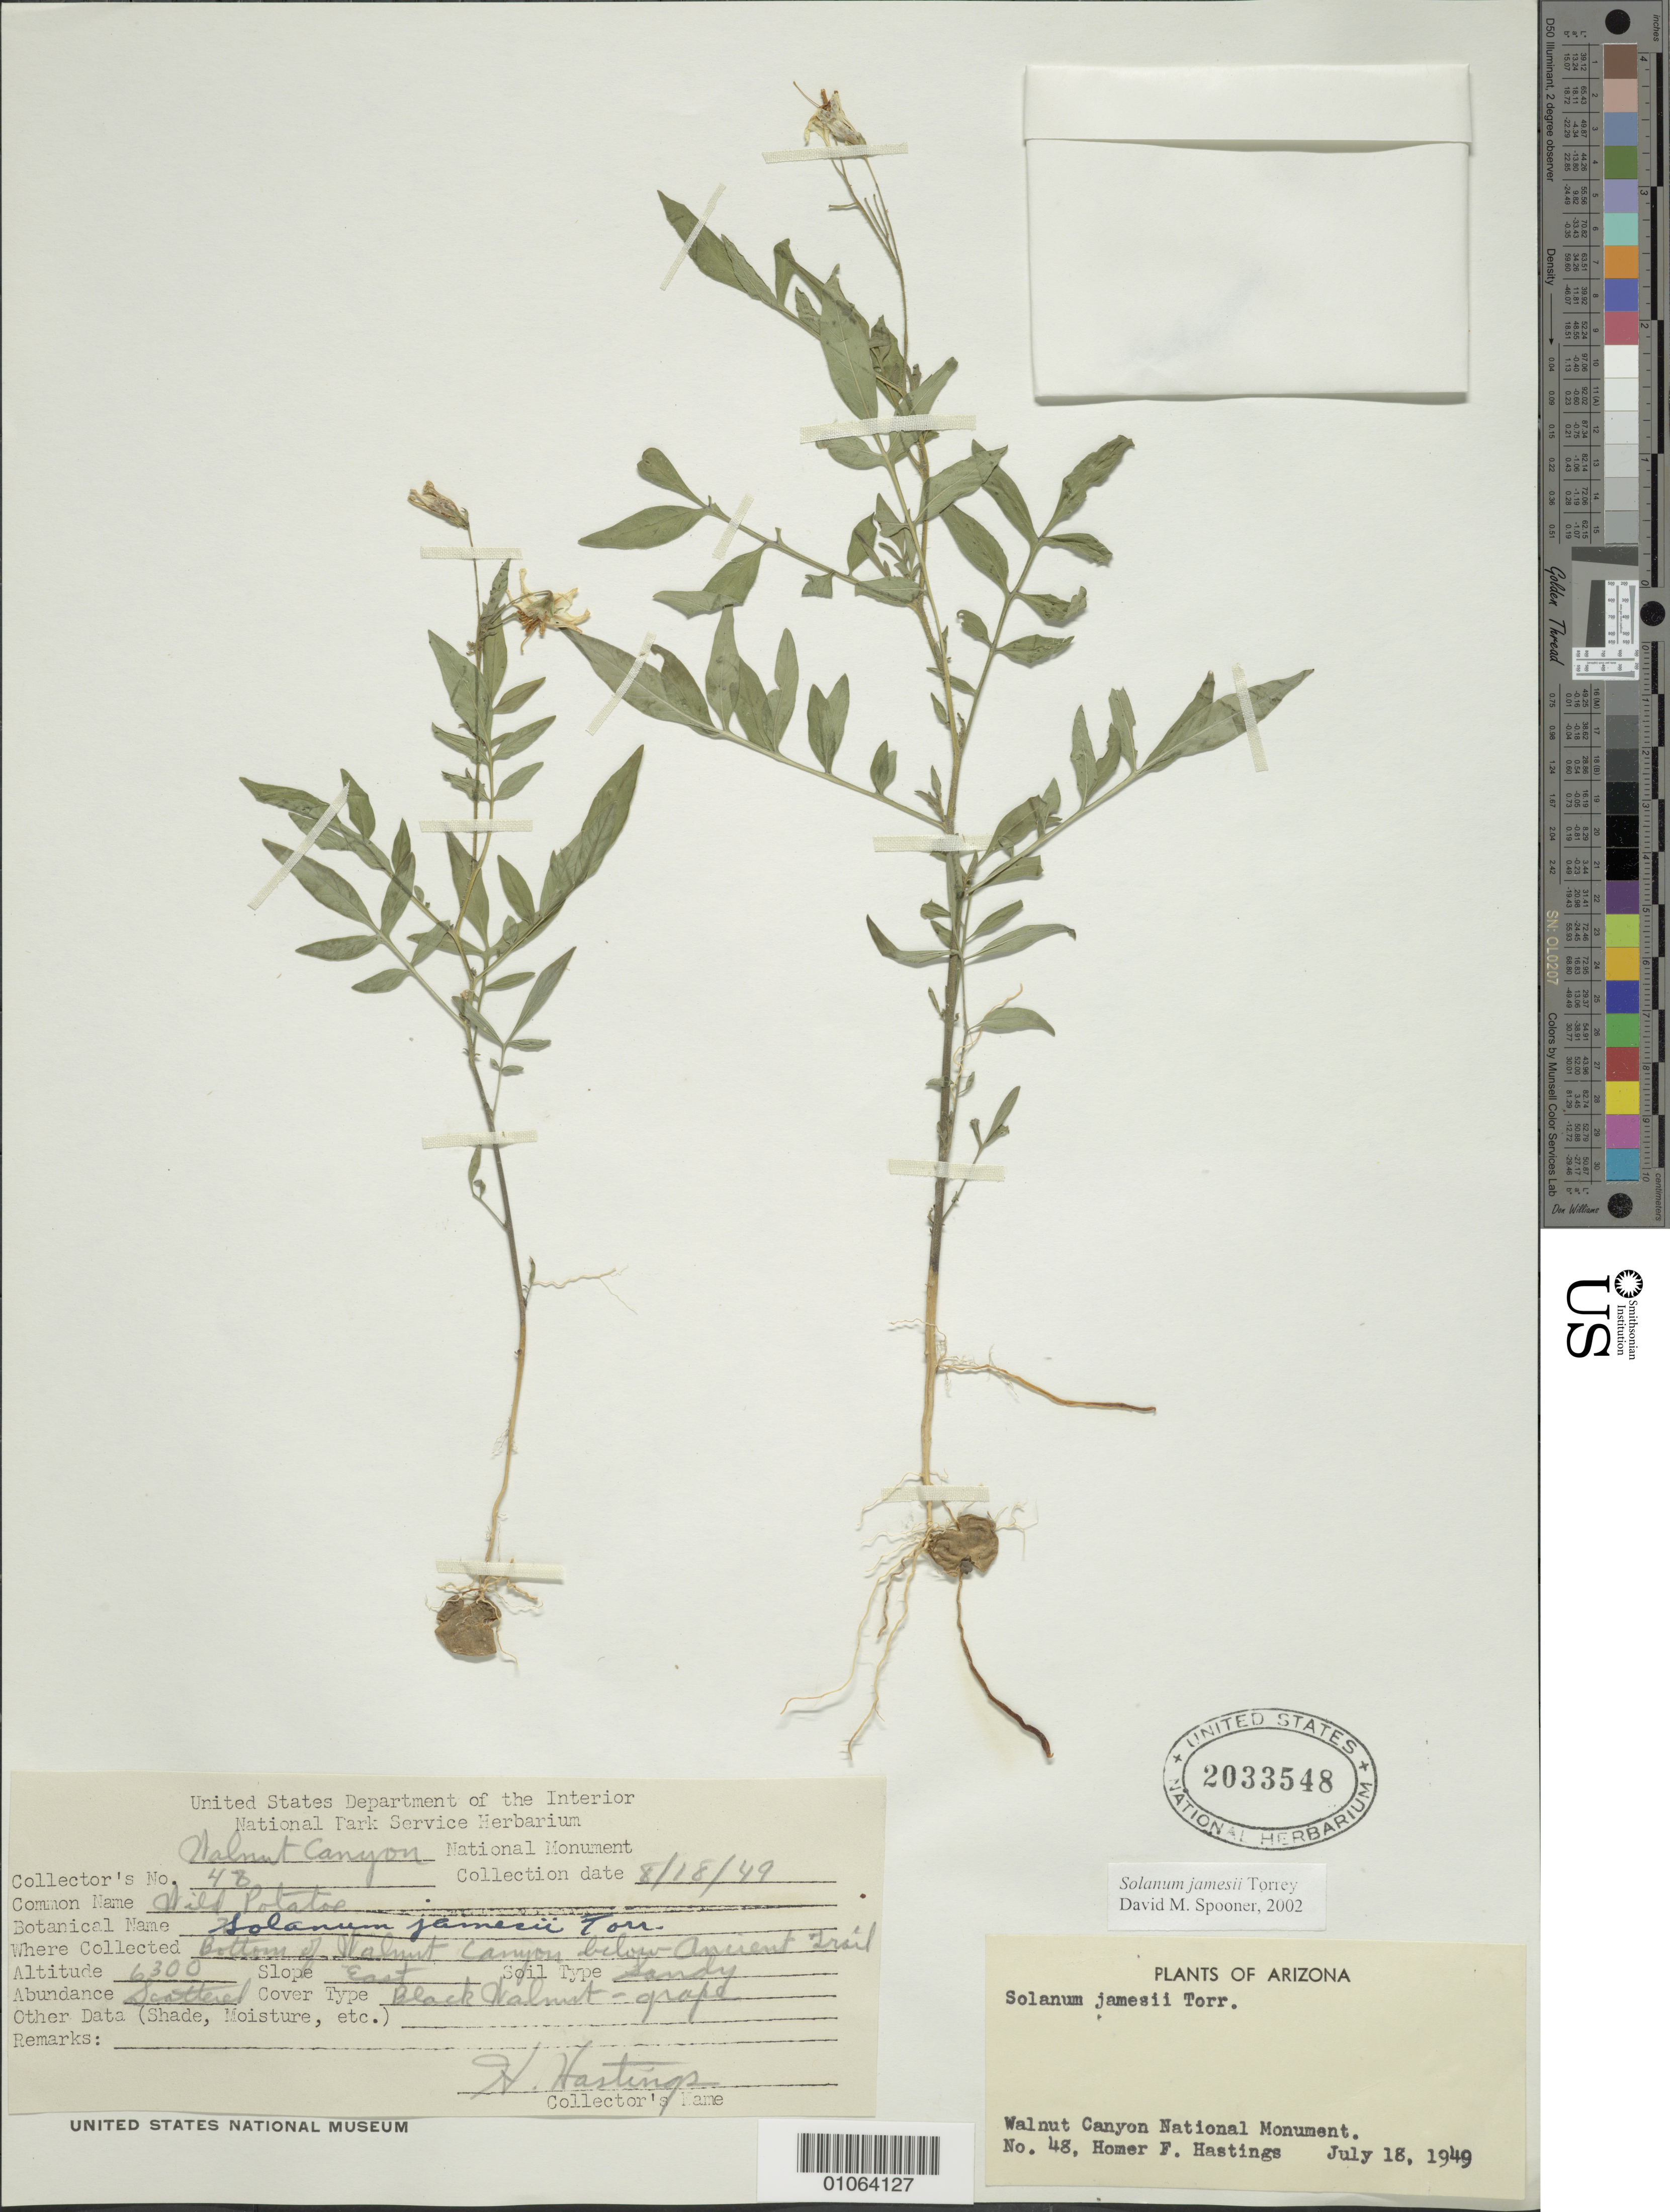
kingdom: Plantae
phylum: Tracheophyta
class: Magnoliopsida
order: Solanales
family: Solanaceae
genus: Solanum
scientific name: Solanum jamesii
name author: Torr.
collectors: H. Hastings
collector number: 48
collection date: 1949-07-18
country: United States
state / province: Arizona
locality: Walnut Canyon National Monument. Bottom of Walnut Canyon below Ancient Trail.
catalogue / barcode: US 2033548